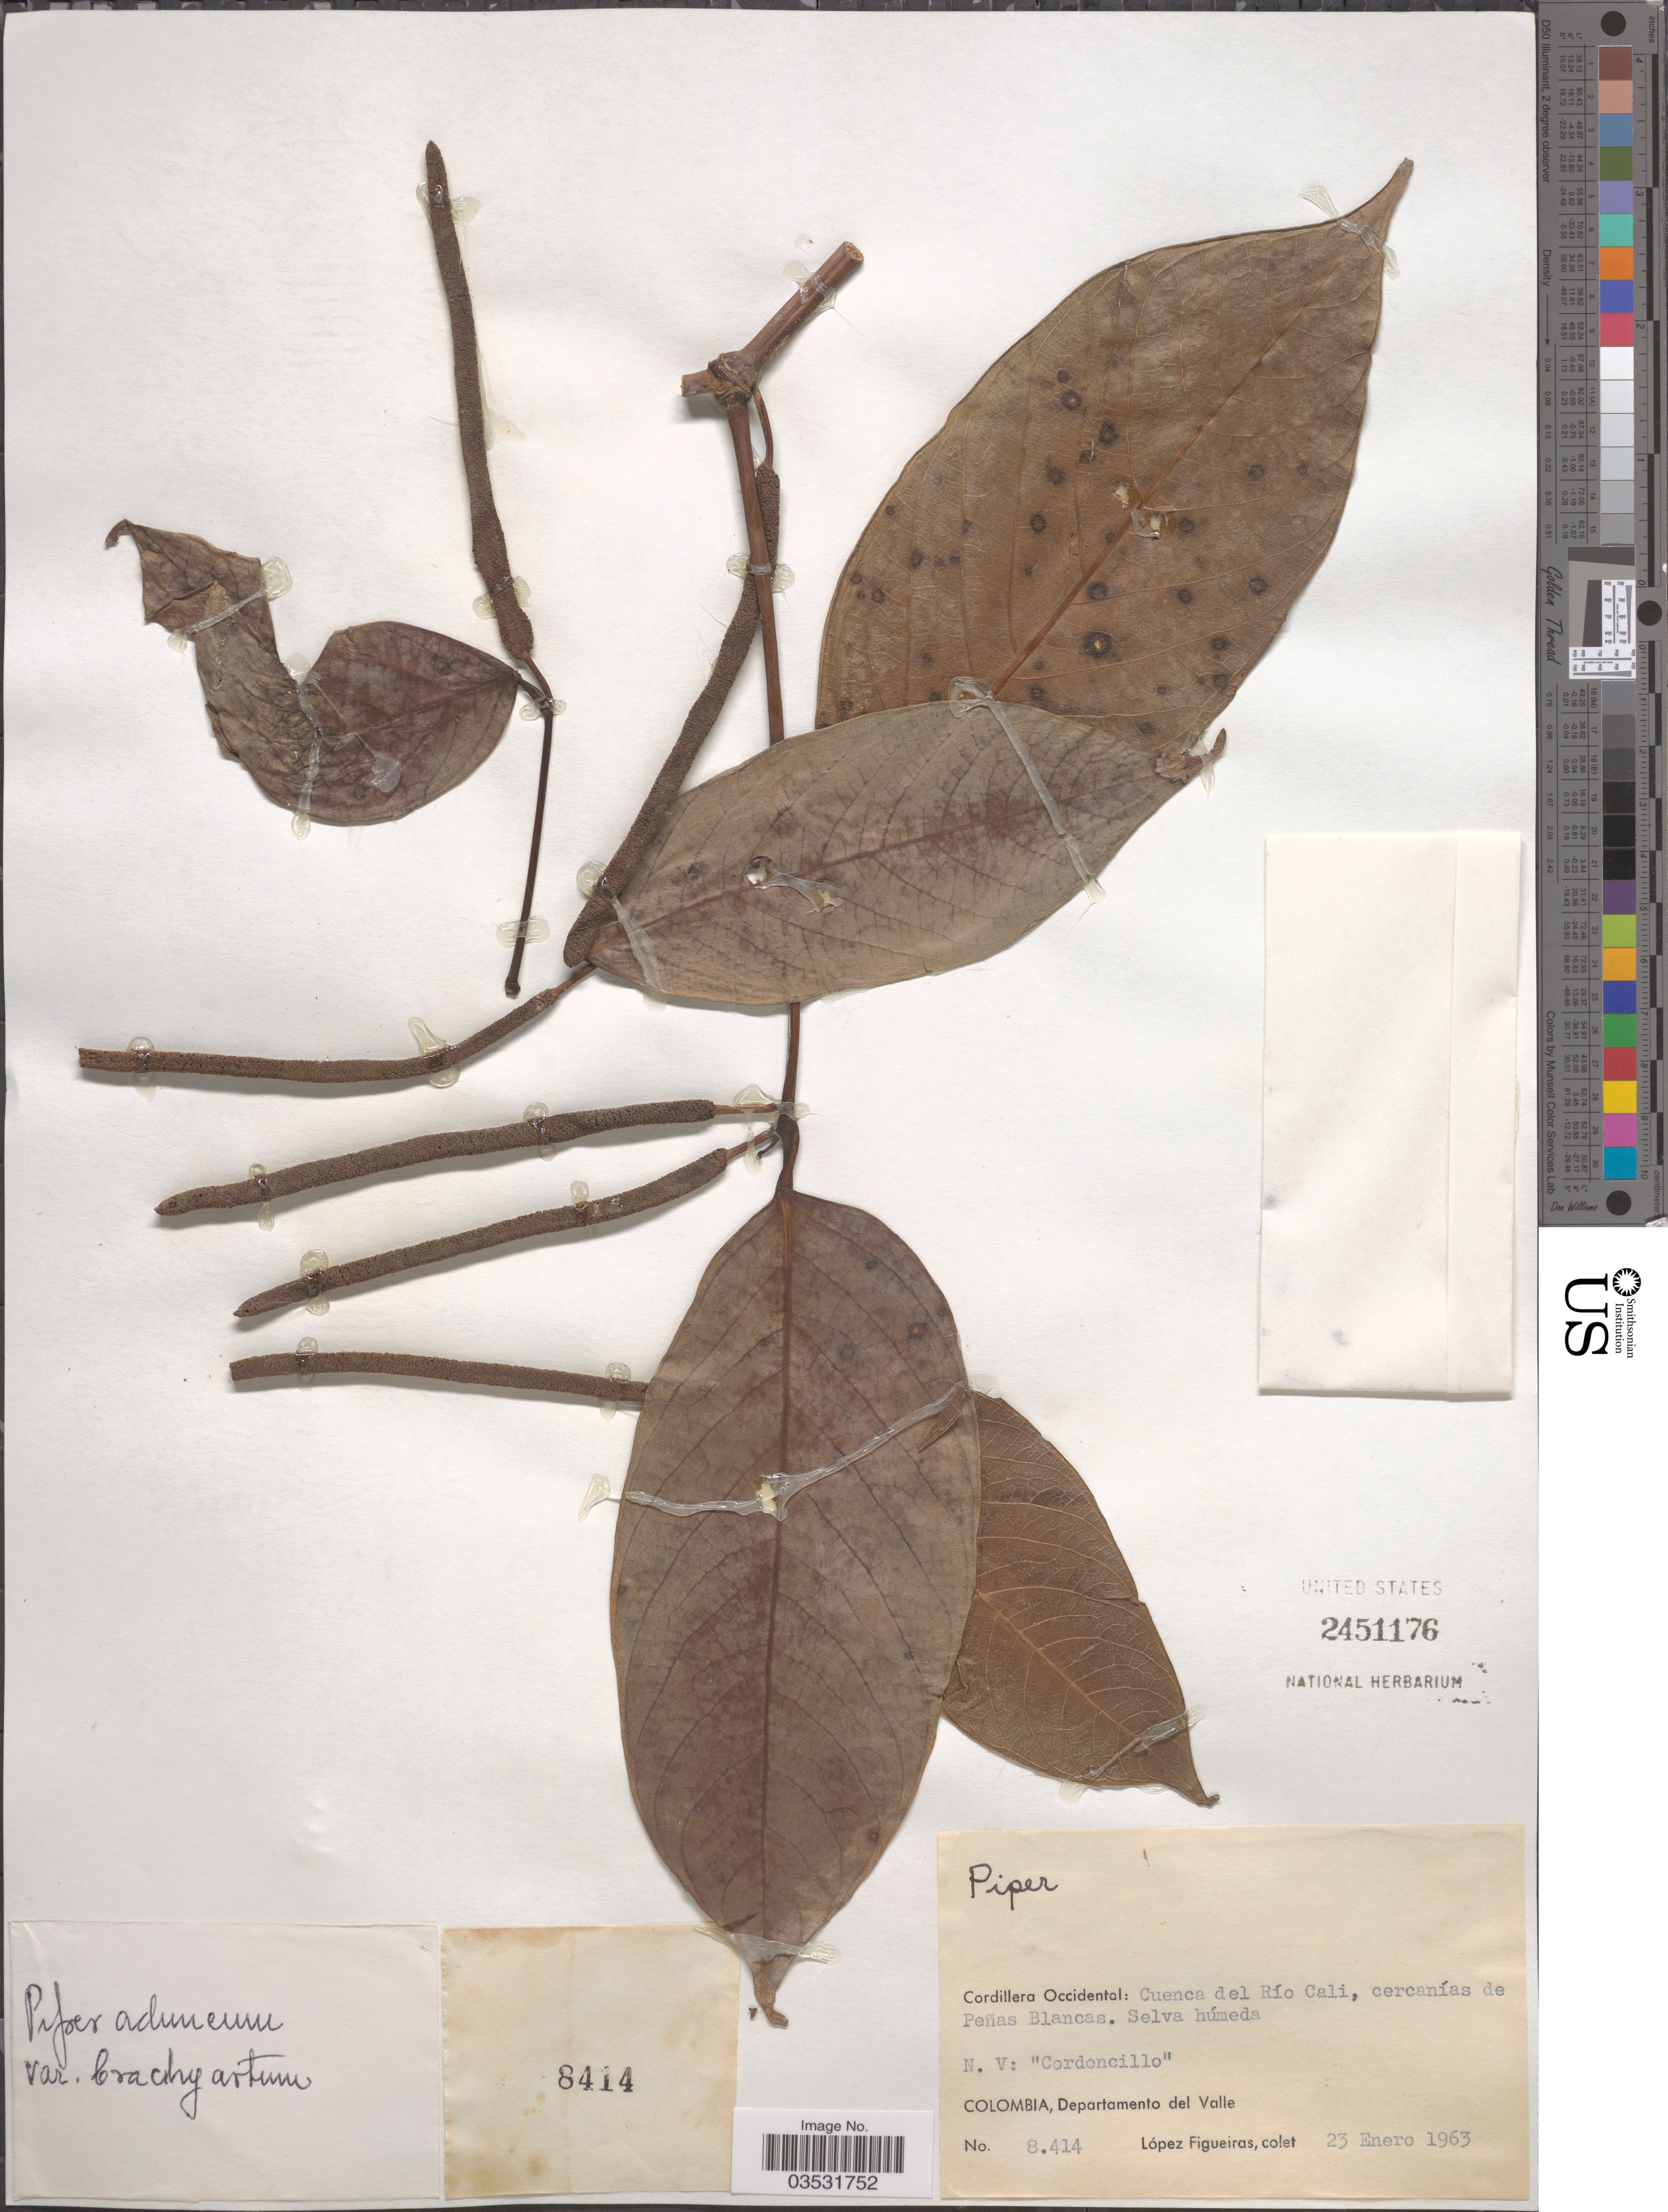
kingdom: Plantae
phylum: Tracheophyta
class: Magnoliopsida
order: Piperales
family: Piperaceae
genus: Piper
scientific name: Piper sp.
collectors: M. López Figueiras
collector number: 8414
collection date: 1963-01-23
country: Colombia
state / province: Valle del Cauca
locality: Cordillera Occidental: Cuenca del Río Cali, cercanías de Peñas Blancas. Departamento del Valle.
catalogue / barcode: US 2451176